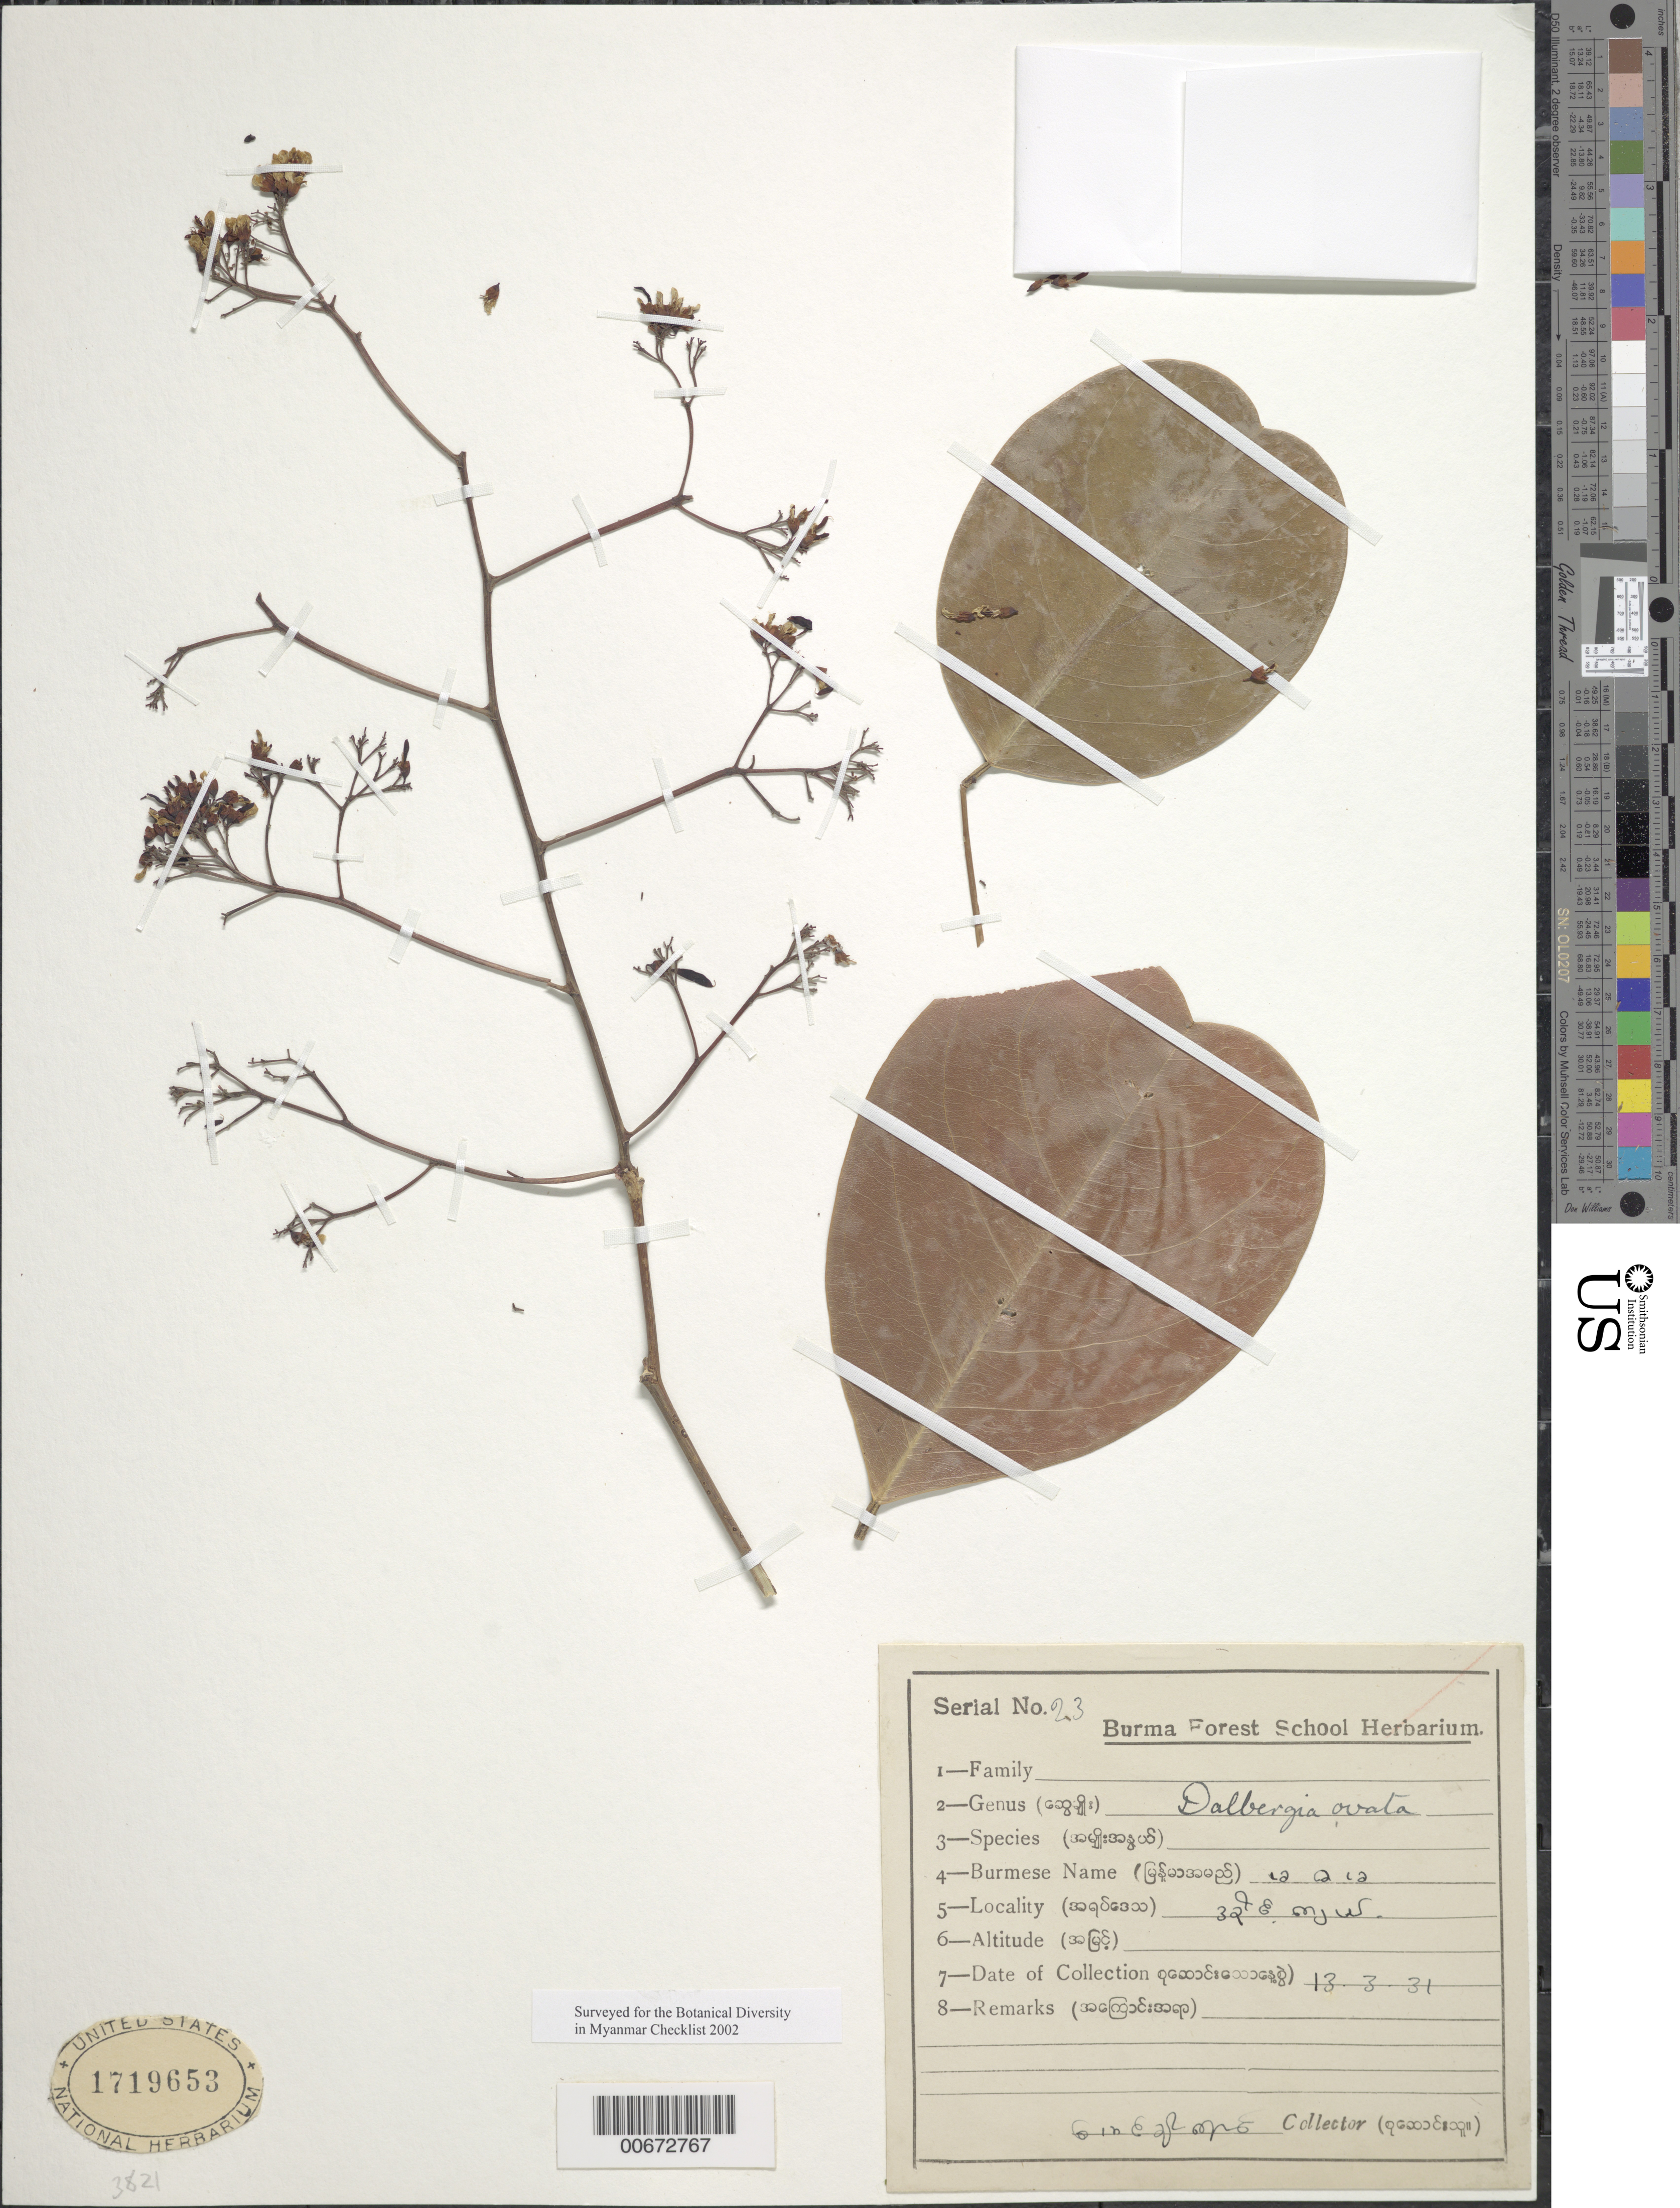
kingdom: Plantae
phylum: Tracheophyta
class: Magnoliopsida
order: Fabales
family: Fabaceae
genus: Dalbergia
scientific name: Dalbergia ovata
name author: Graham ex Benth.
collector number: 23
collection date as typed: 13 Mar 1931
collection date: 1931-03-13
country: Myanmar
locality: Written in Burmese.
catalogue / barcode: US 1719653